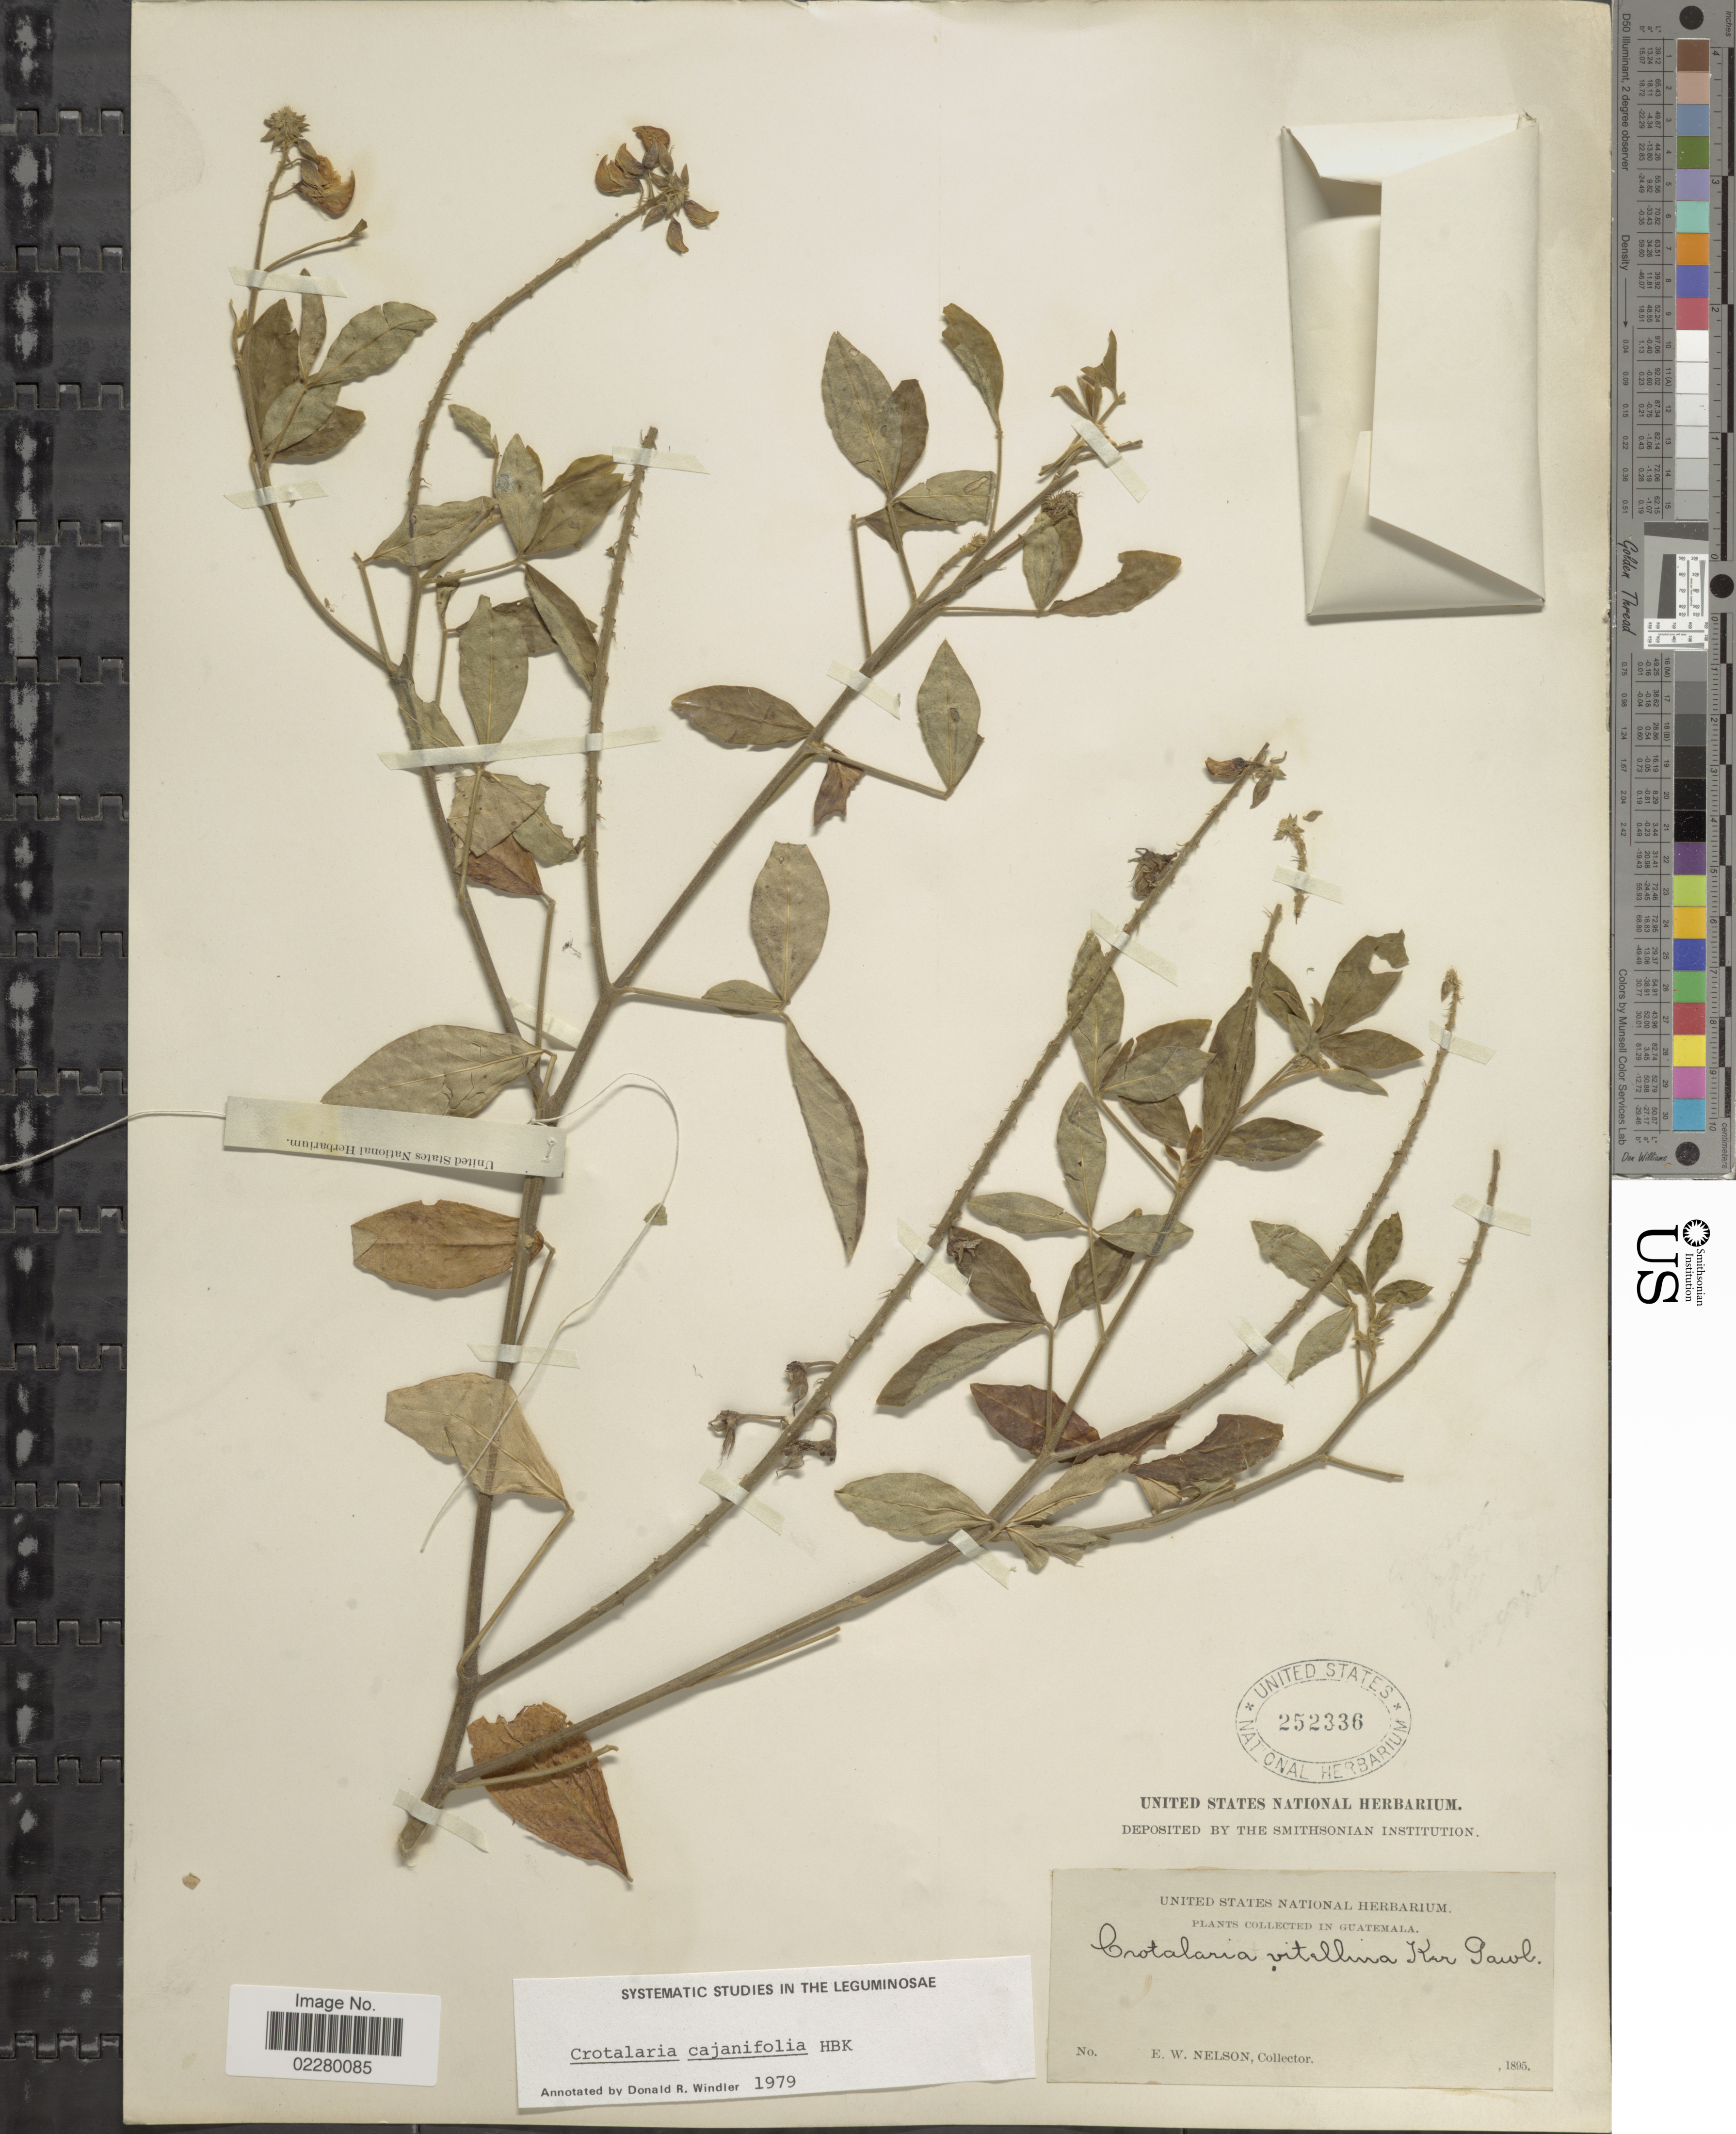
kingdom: Plantae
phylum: Tracheophyta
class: Magnoliopsida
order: Fabales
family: Fabaceae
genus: Crotalaria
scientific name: Crotalaria cajanifolia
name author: Kunth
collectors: E. W. Nelson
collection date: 1895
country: Guatemala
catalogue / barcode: US 252336